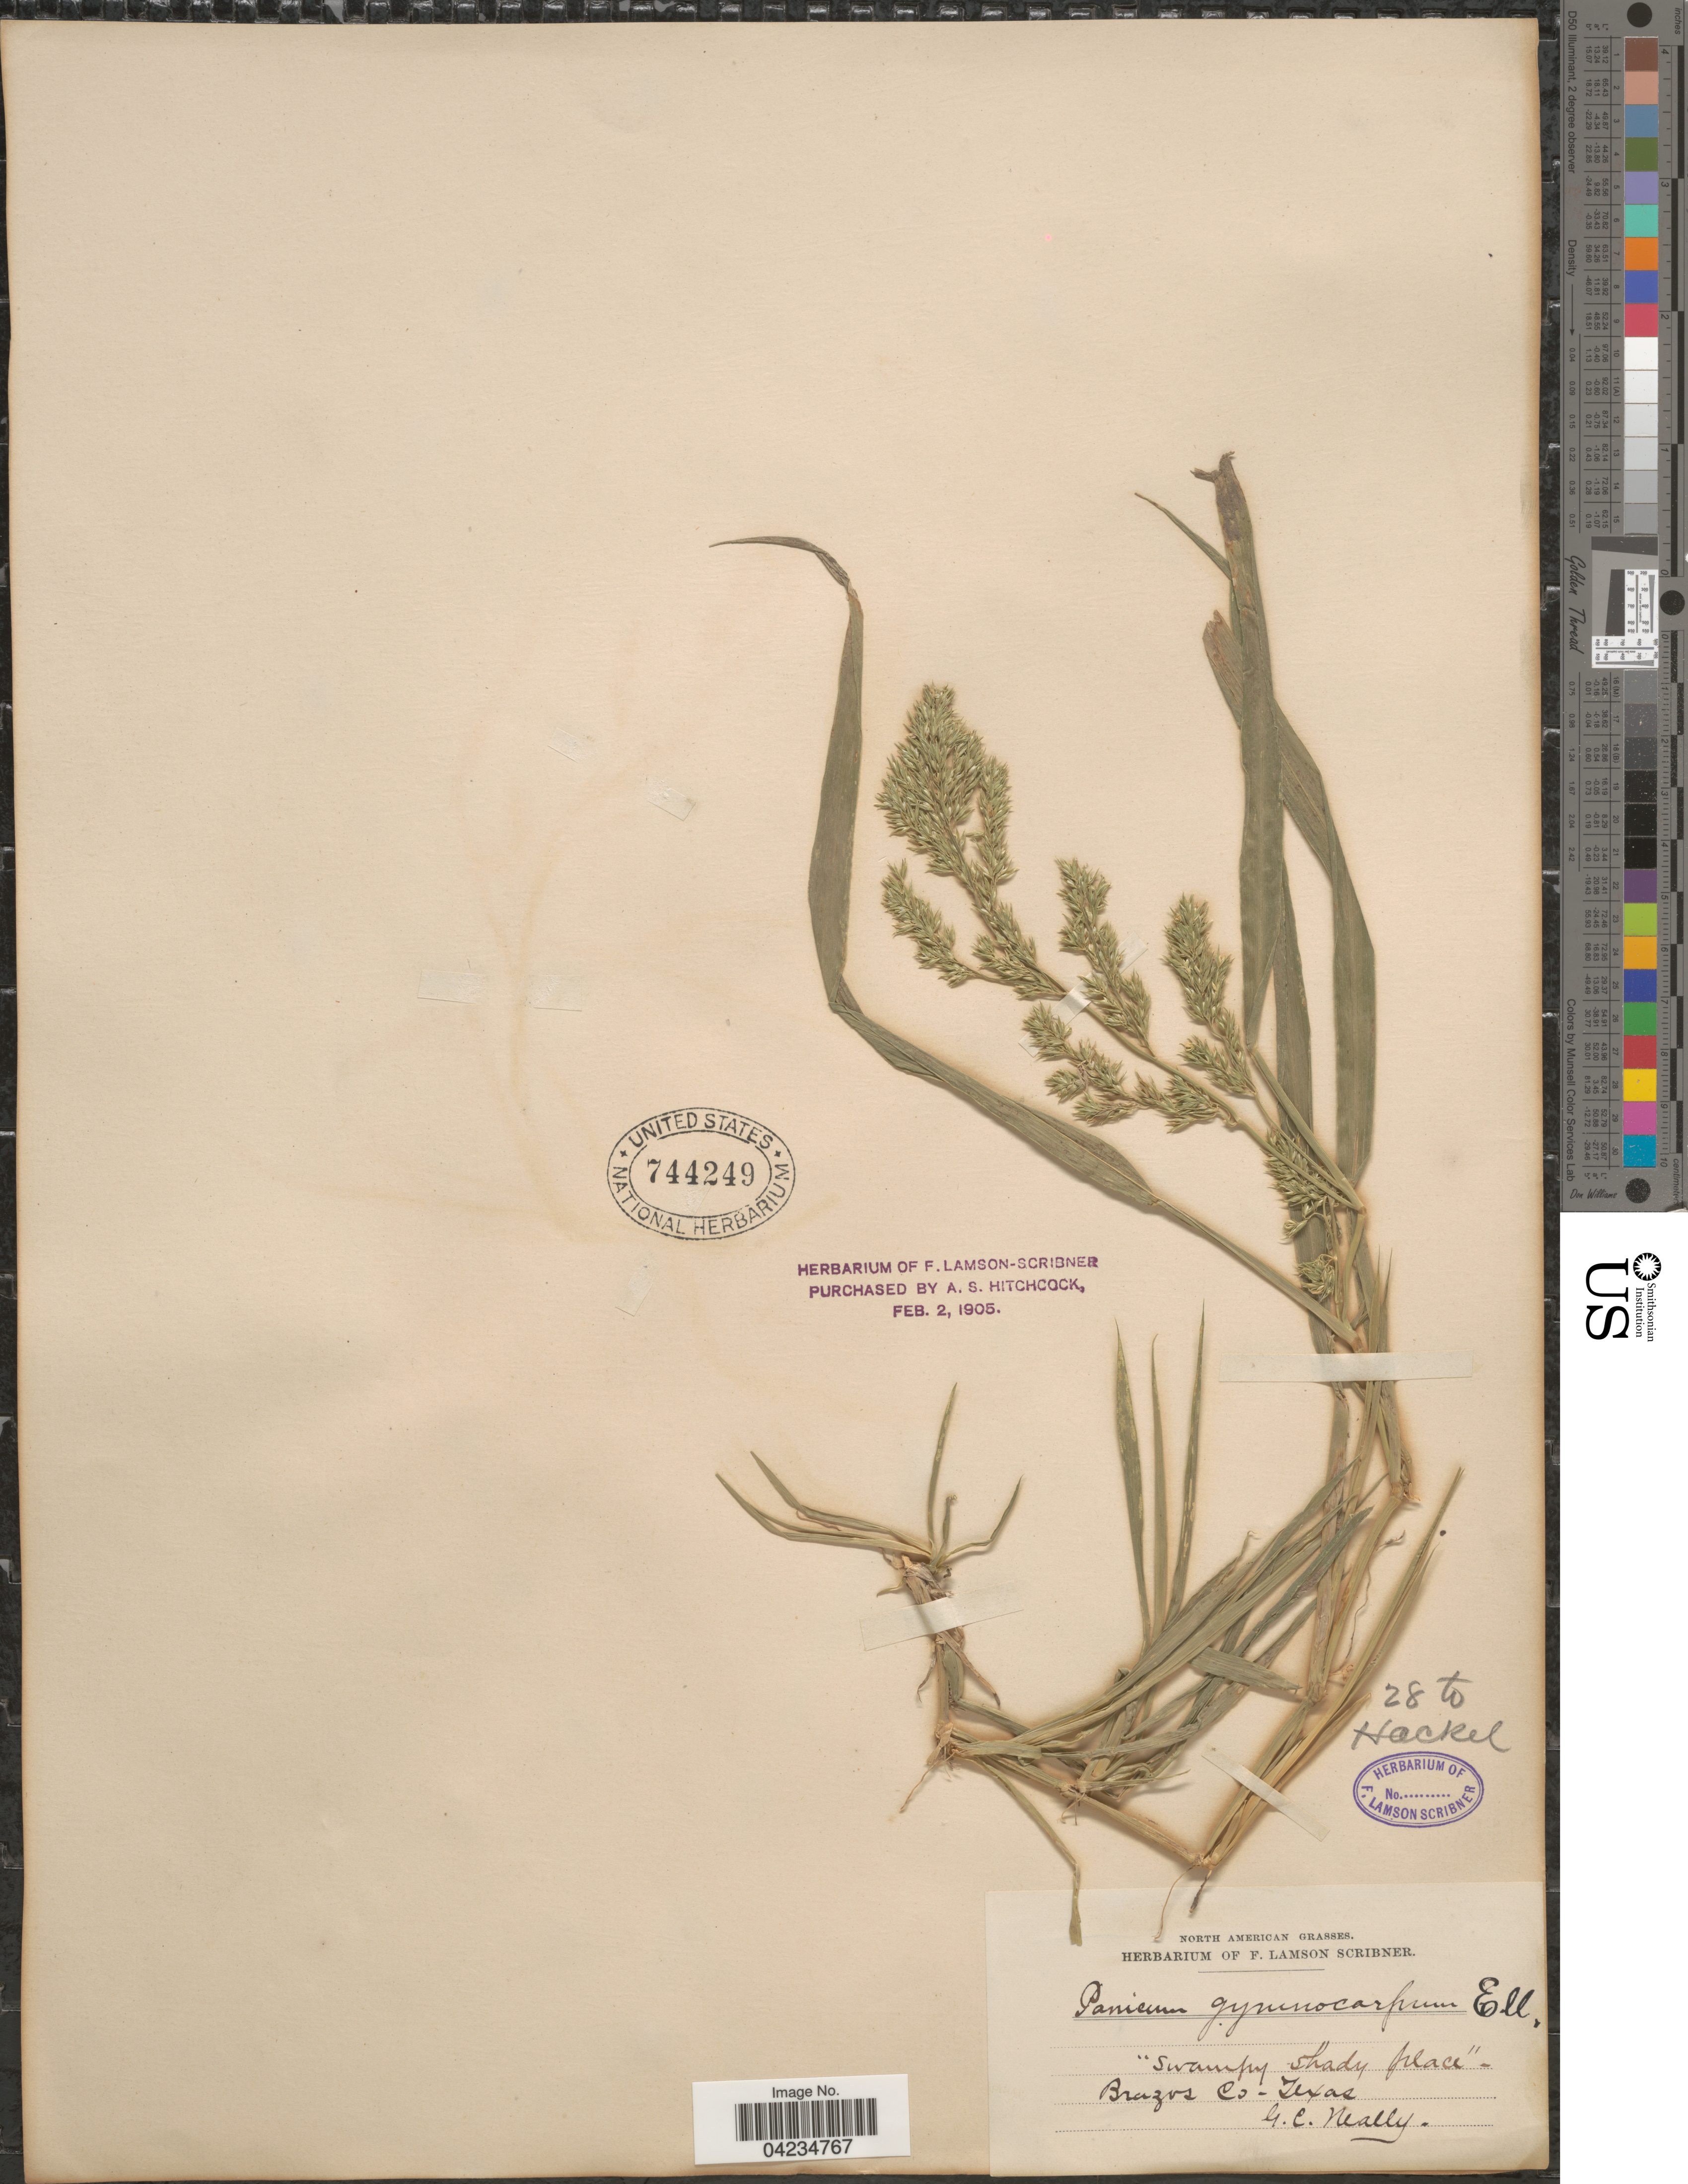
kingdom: Plantae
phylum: Tracheophyta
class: Liliopsida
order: Poales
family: Poaceae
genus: Phanopyrum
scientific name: Phanopyrum gymnocarpon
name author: (Elliott) Nash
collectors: G. Neally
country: United States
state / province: Texas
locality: Brazos Co.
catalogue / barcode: US 744249